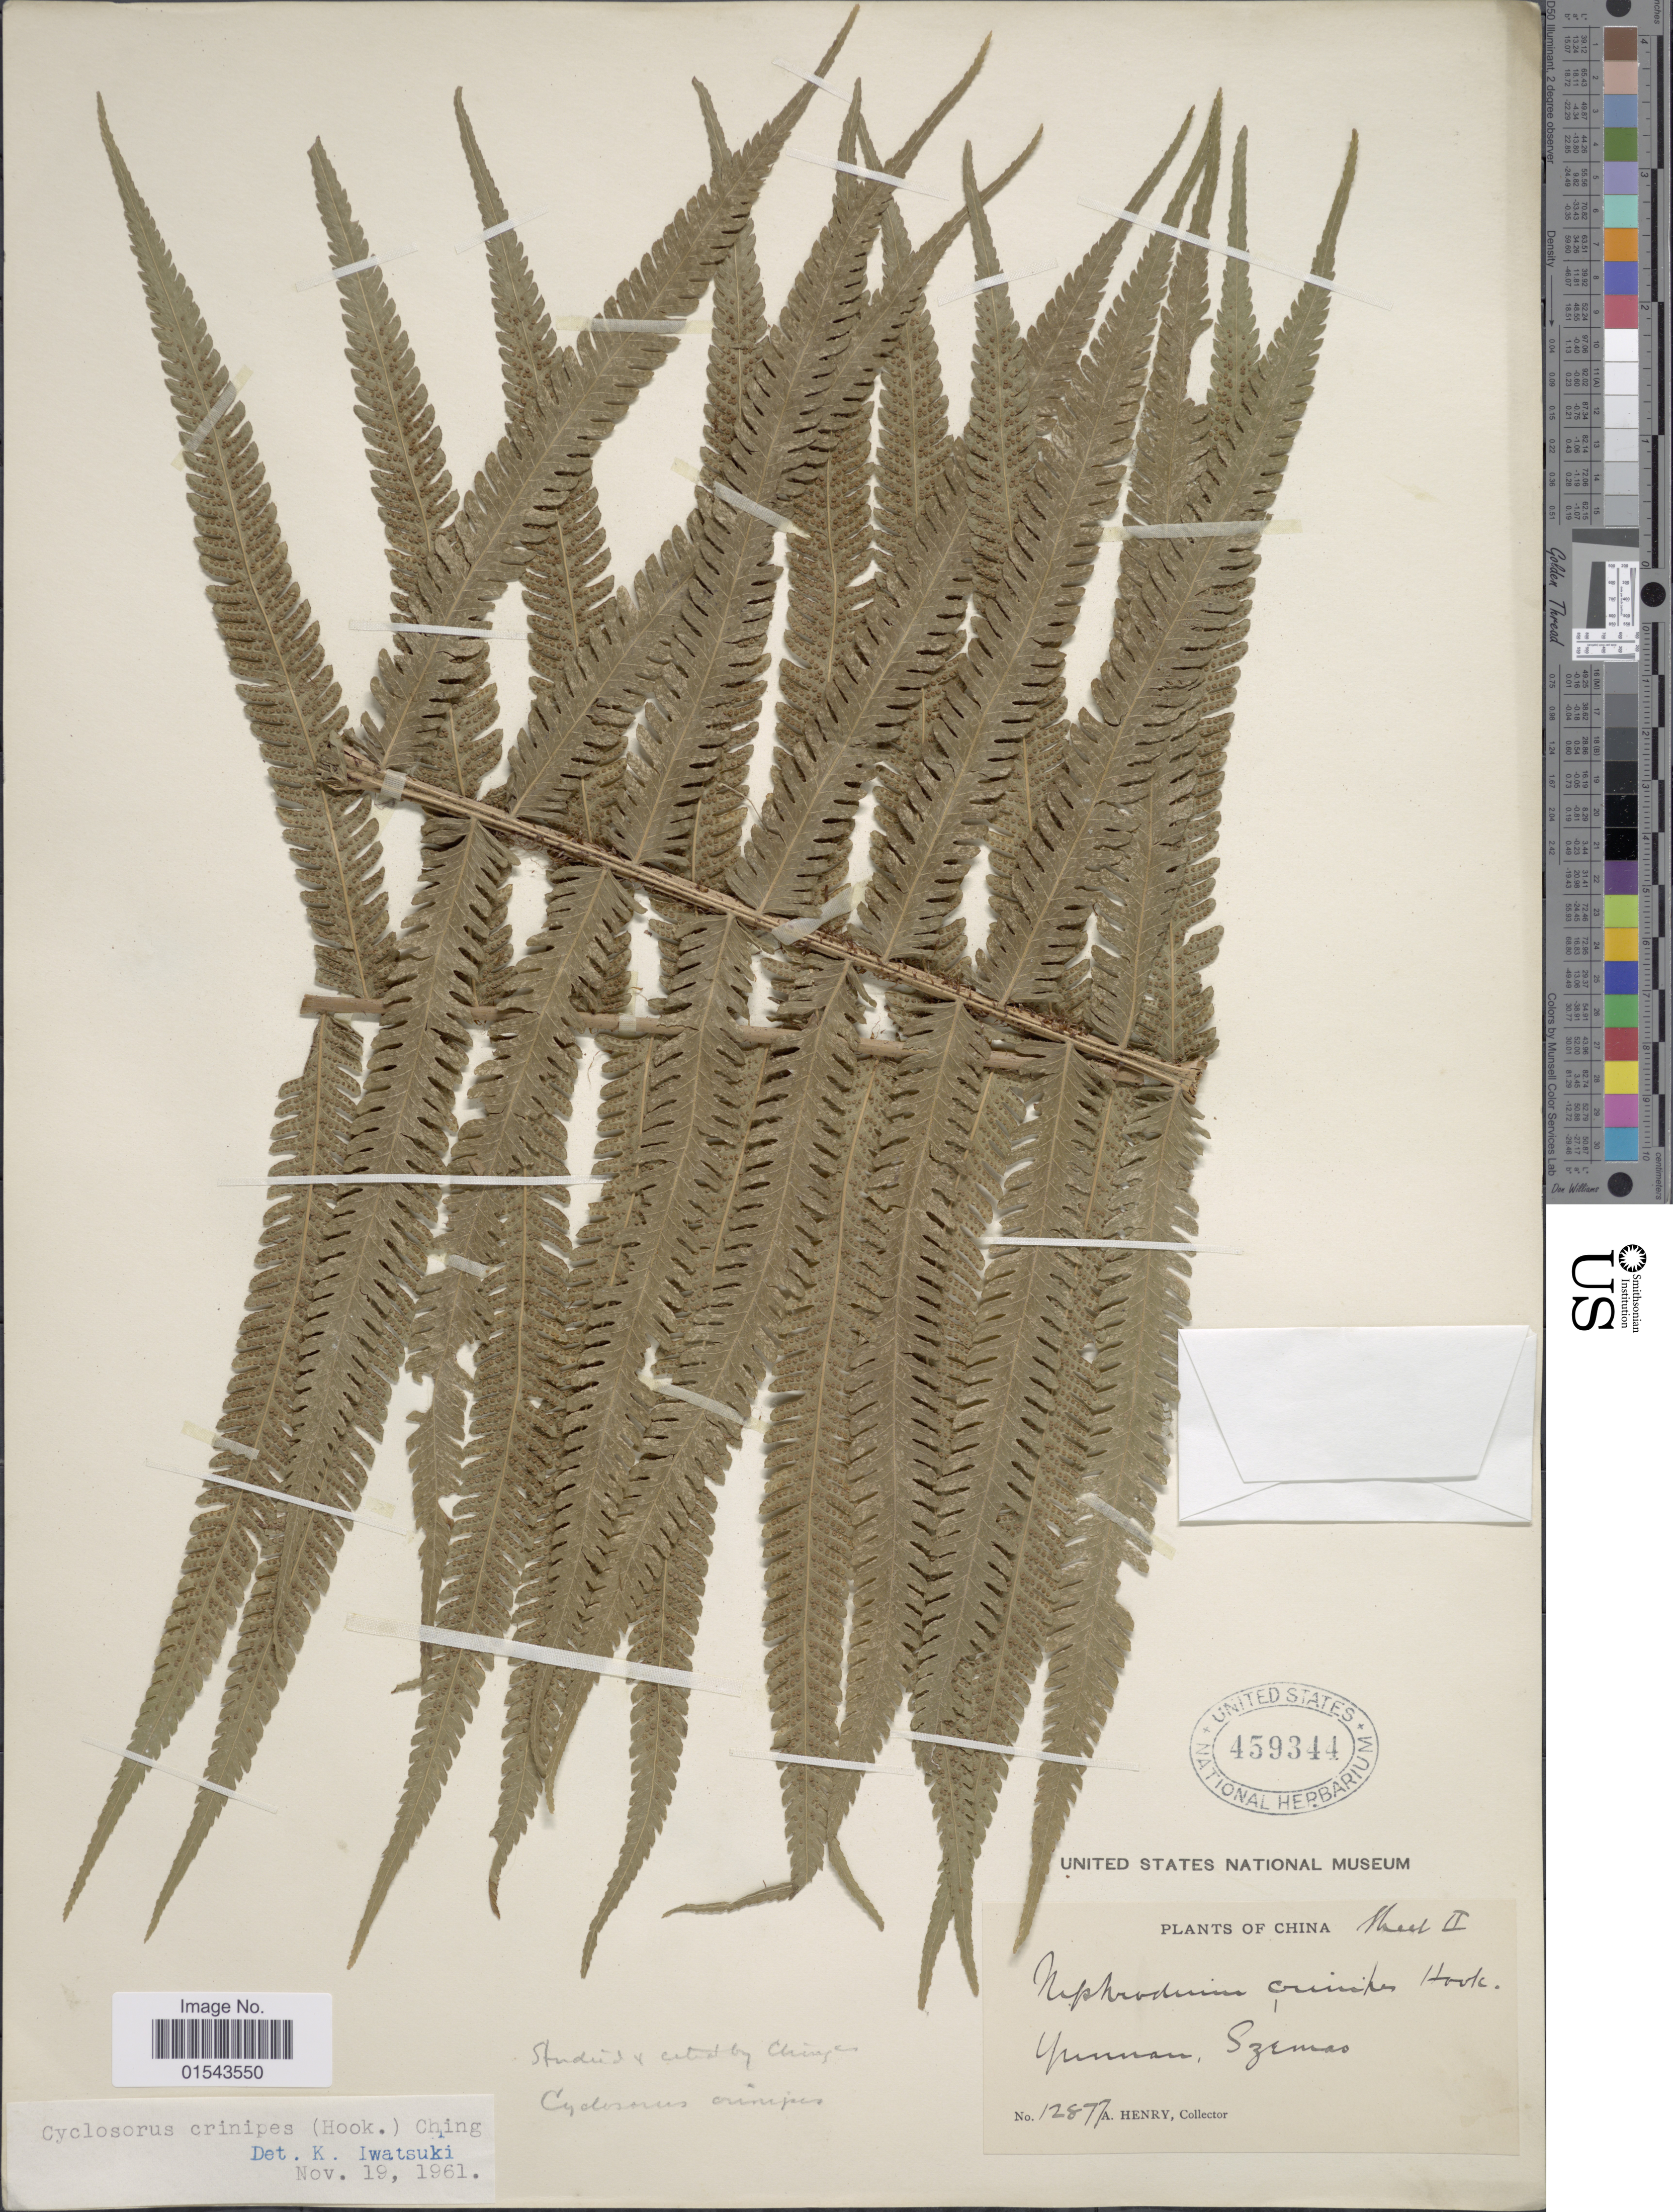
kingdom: Plantae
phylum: Tracheophyta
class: Polypodiopsida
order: Polypodiales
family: Thelypteridaceae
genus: Christella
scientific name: Christella crinipes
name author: (Hook.) Holttum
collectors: A. Henry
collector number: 12877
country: China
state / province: Yunnan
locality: Szemao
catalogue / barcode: US 349344